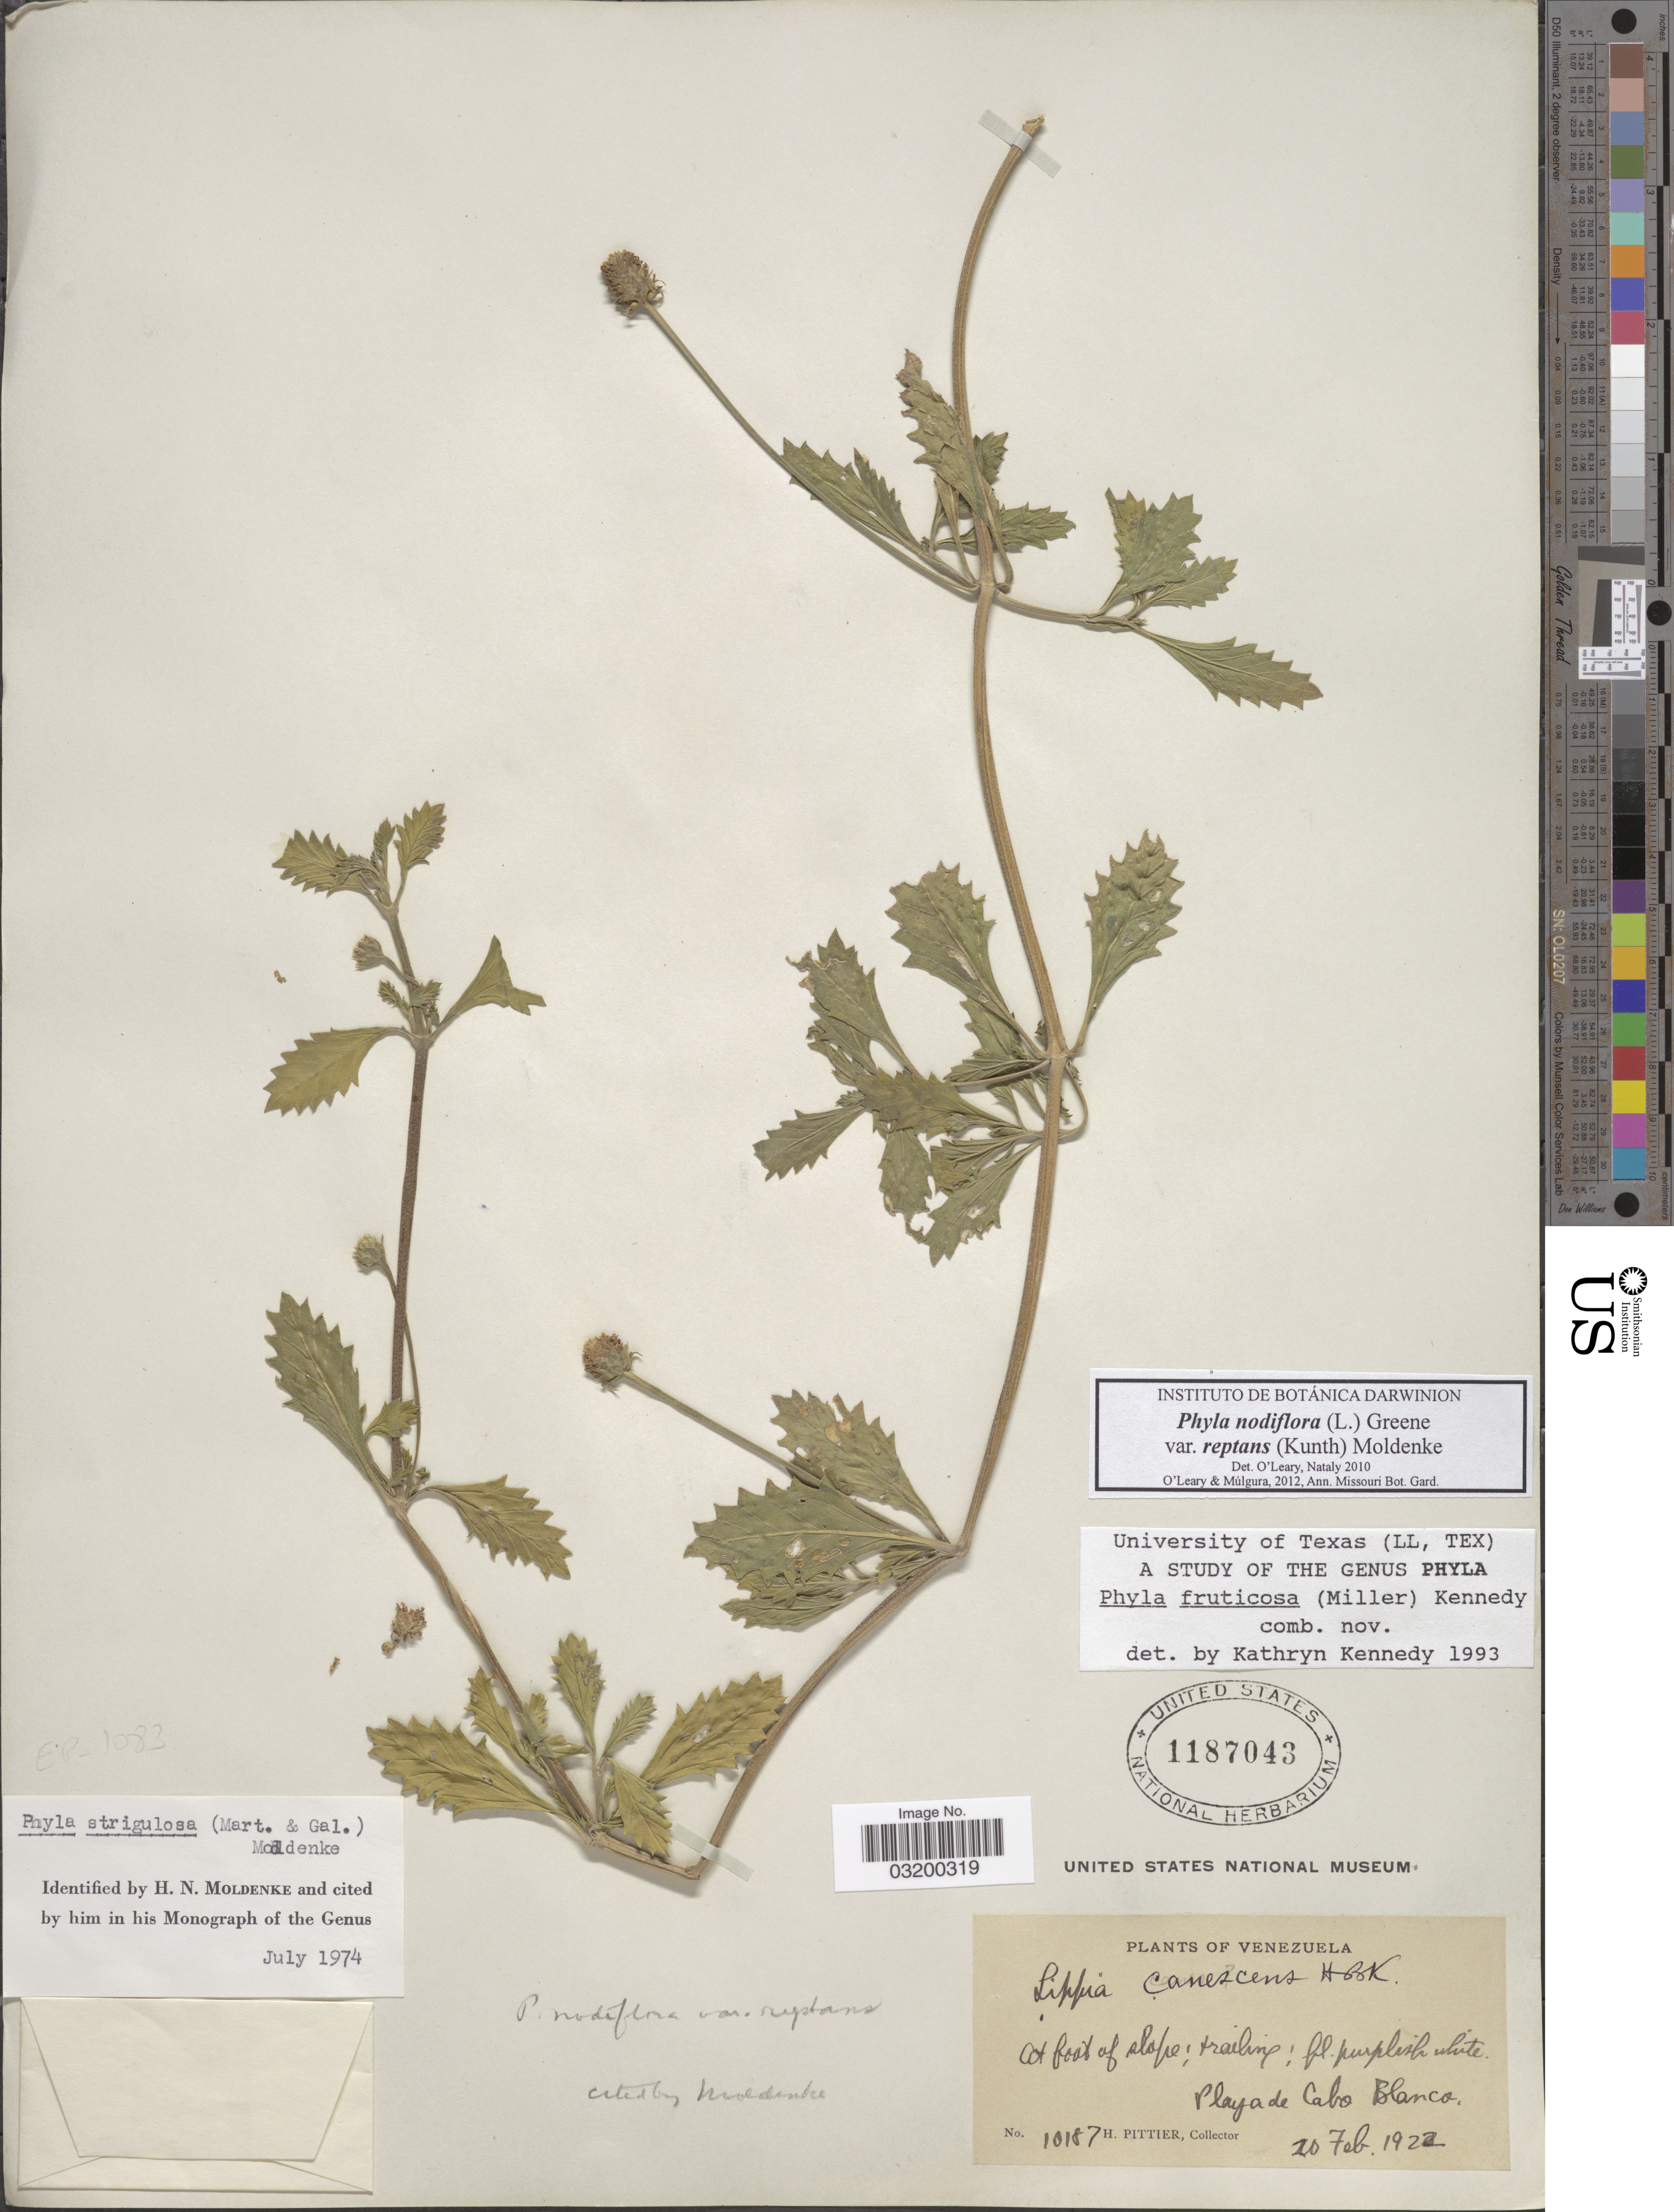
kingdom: Plantae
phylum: Tracheophyta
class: Magnoliopsida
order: Lamiales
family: Verbenaceae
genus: Phyla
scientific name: Phyla nodiflora var. reptans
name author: (Kunth) Moldenke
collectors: H. F. Pittier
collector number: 10187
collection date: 1922-02-20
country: Venezuela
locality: At foot of slope; trailing. Playa de Cabo Blanco.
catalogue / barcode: US 1187043